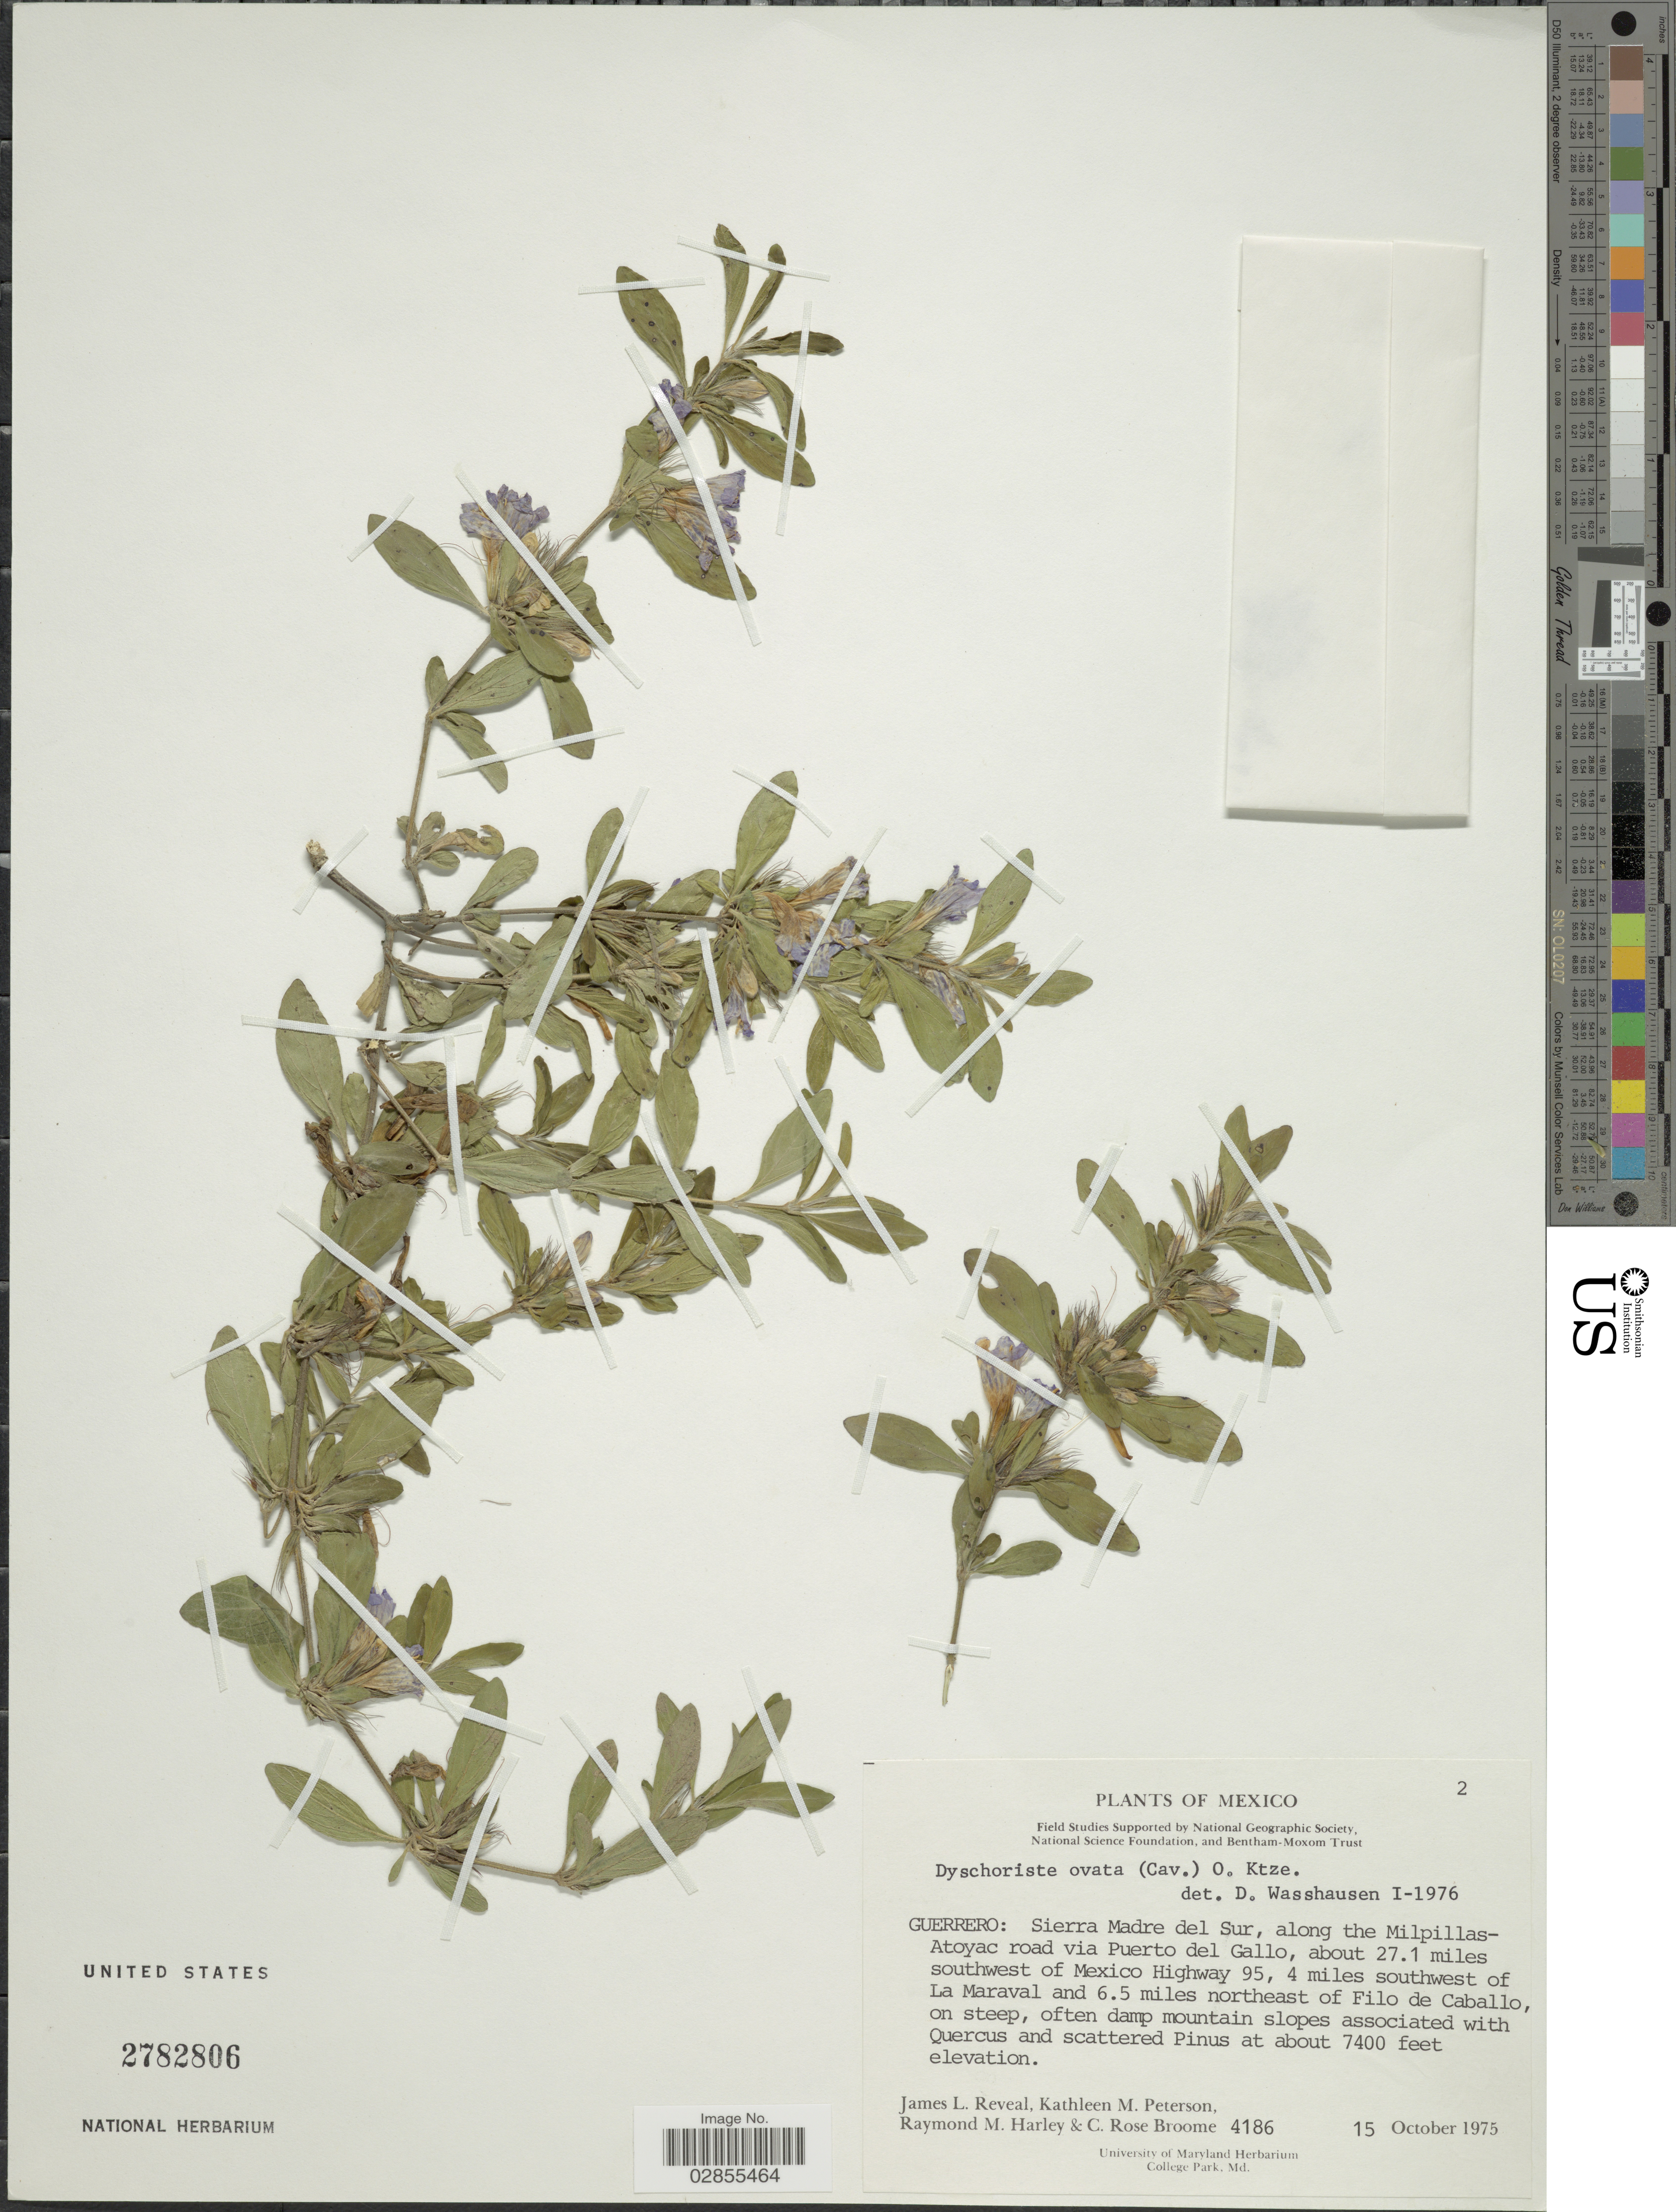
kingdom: Plantae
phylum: Tracheophyta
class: Magnoliopsida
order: Lamiales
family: Acanthaceae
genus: Dyschoriste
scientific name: Dyschoriste ovata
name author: (Cav.) Kuntze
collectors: J. L. Reveal, K. Peterson, R. M. Harley & C. R. Broome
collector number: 4186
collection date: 1975-10-15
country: Mexico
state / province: Guerrero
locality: Sierra Madre del Sur, along the Milpillas-Atoyac road via Puerto del Gallo, about 27.1 miles southwest of Mexico Highway 95, 4 miles southwest of La Maraval and 6.5 miles northeast of Filo de Caballo.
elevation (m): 2256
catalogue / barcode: US 2782806